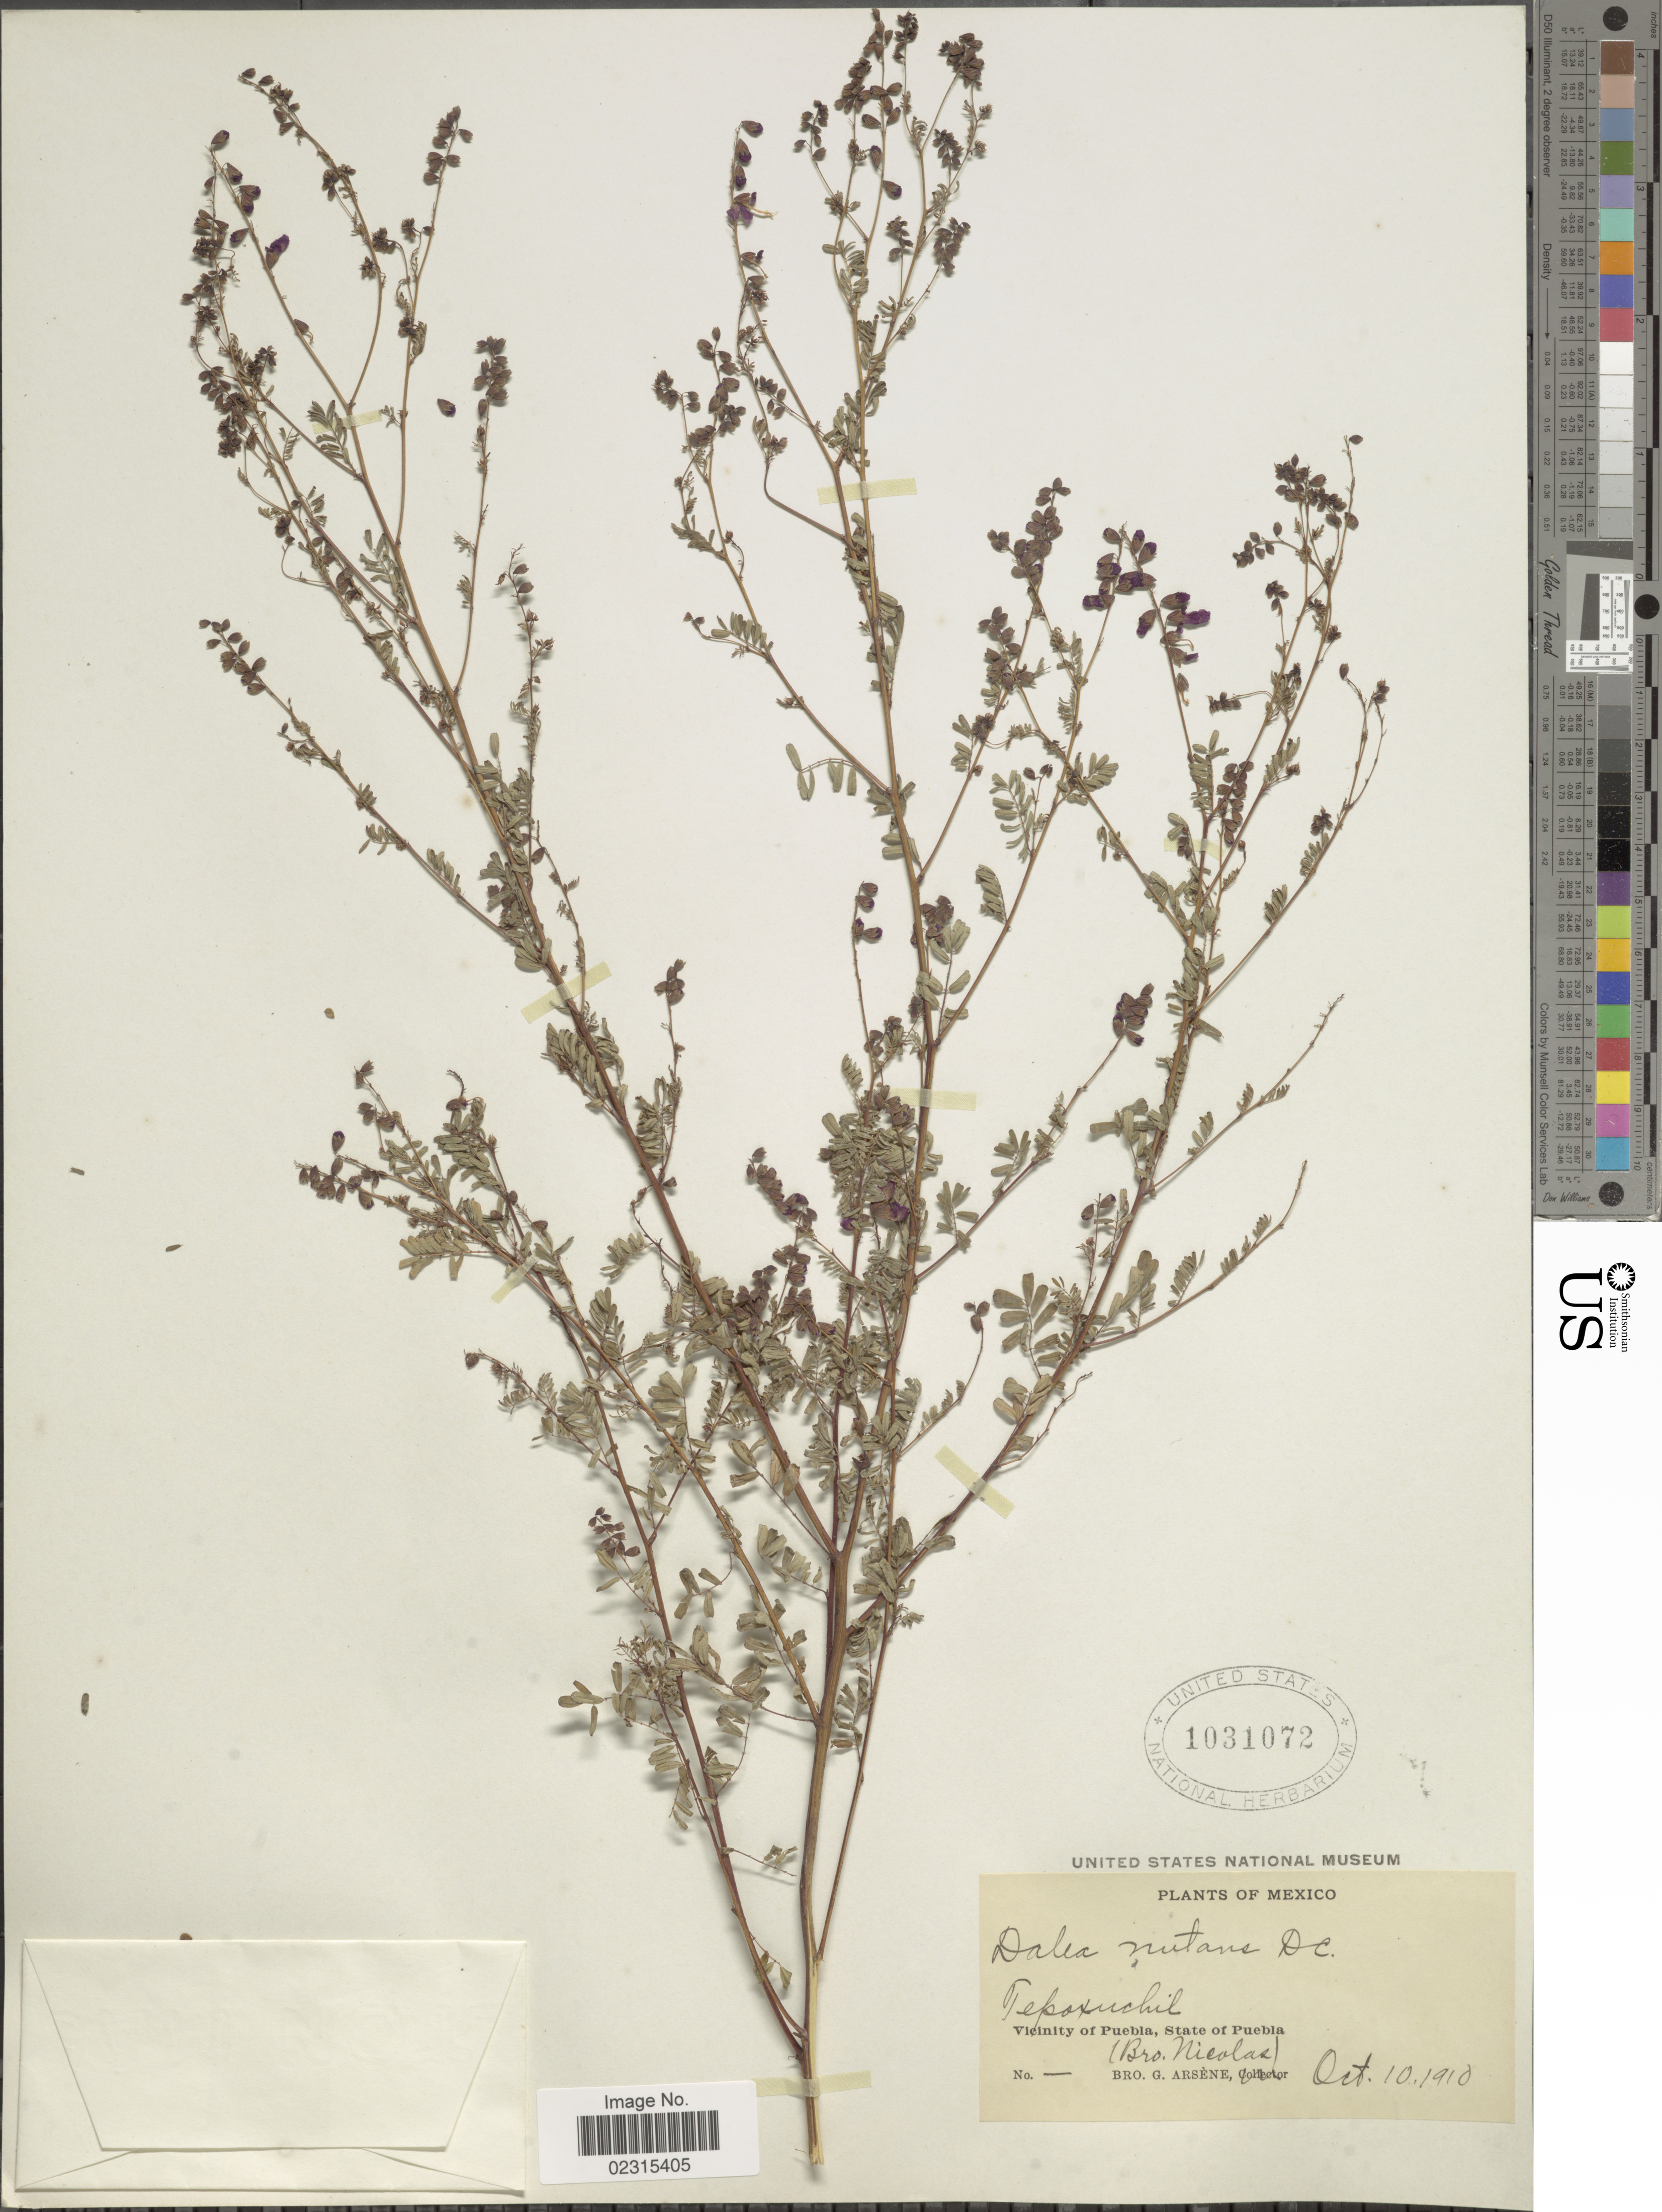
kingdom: Plantae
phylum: Tracheophyta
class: Magnoliopsida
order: Fabales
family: Fabaceae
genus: Marina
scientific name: Marina nutans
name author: (Cav.) Barneby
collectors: Bro. Nicolas & Bro. G. Arsène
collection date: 1910-10-10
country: Mexico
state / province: Puebla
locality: Tepecuchill, Vicinity of Puebla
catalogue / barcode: US 1031072